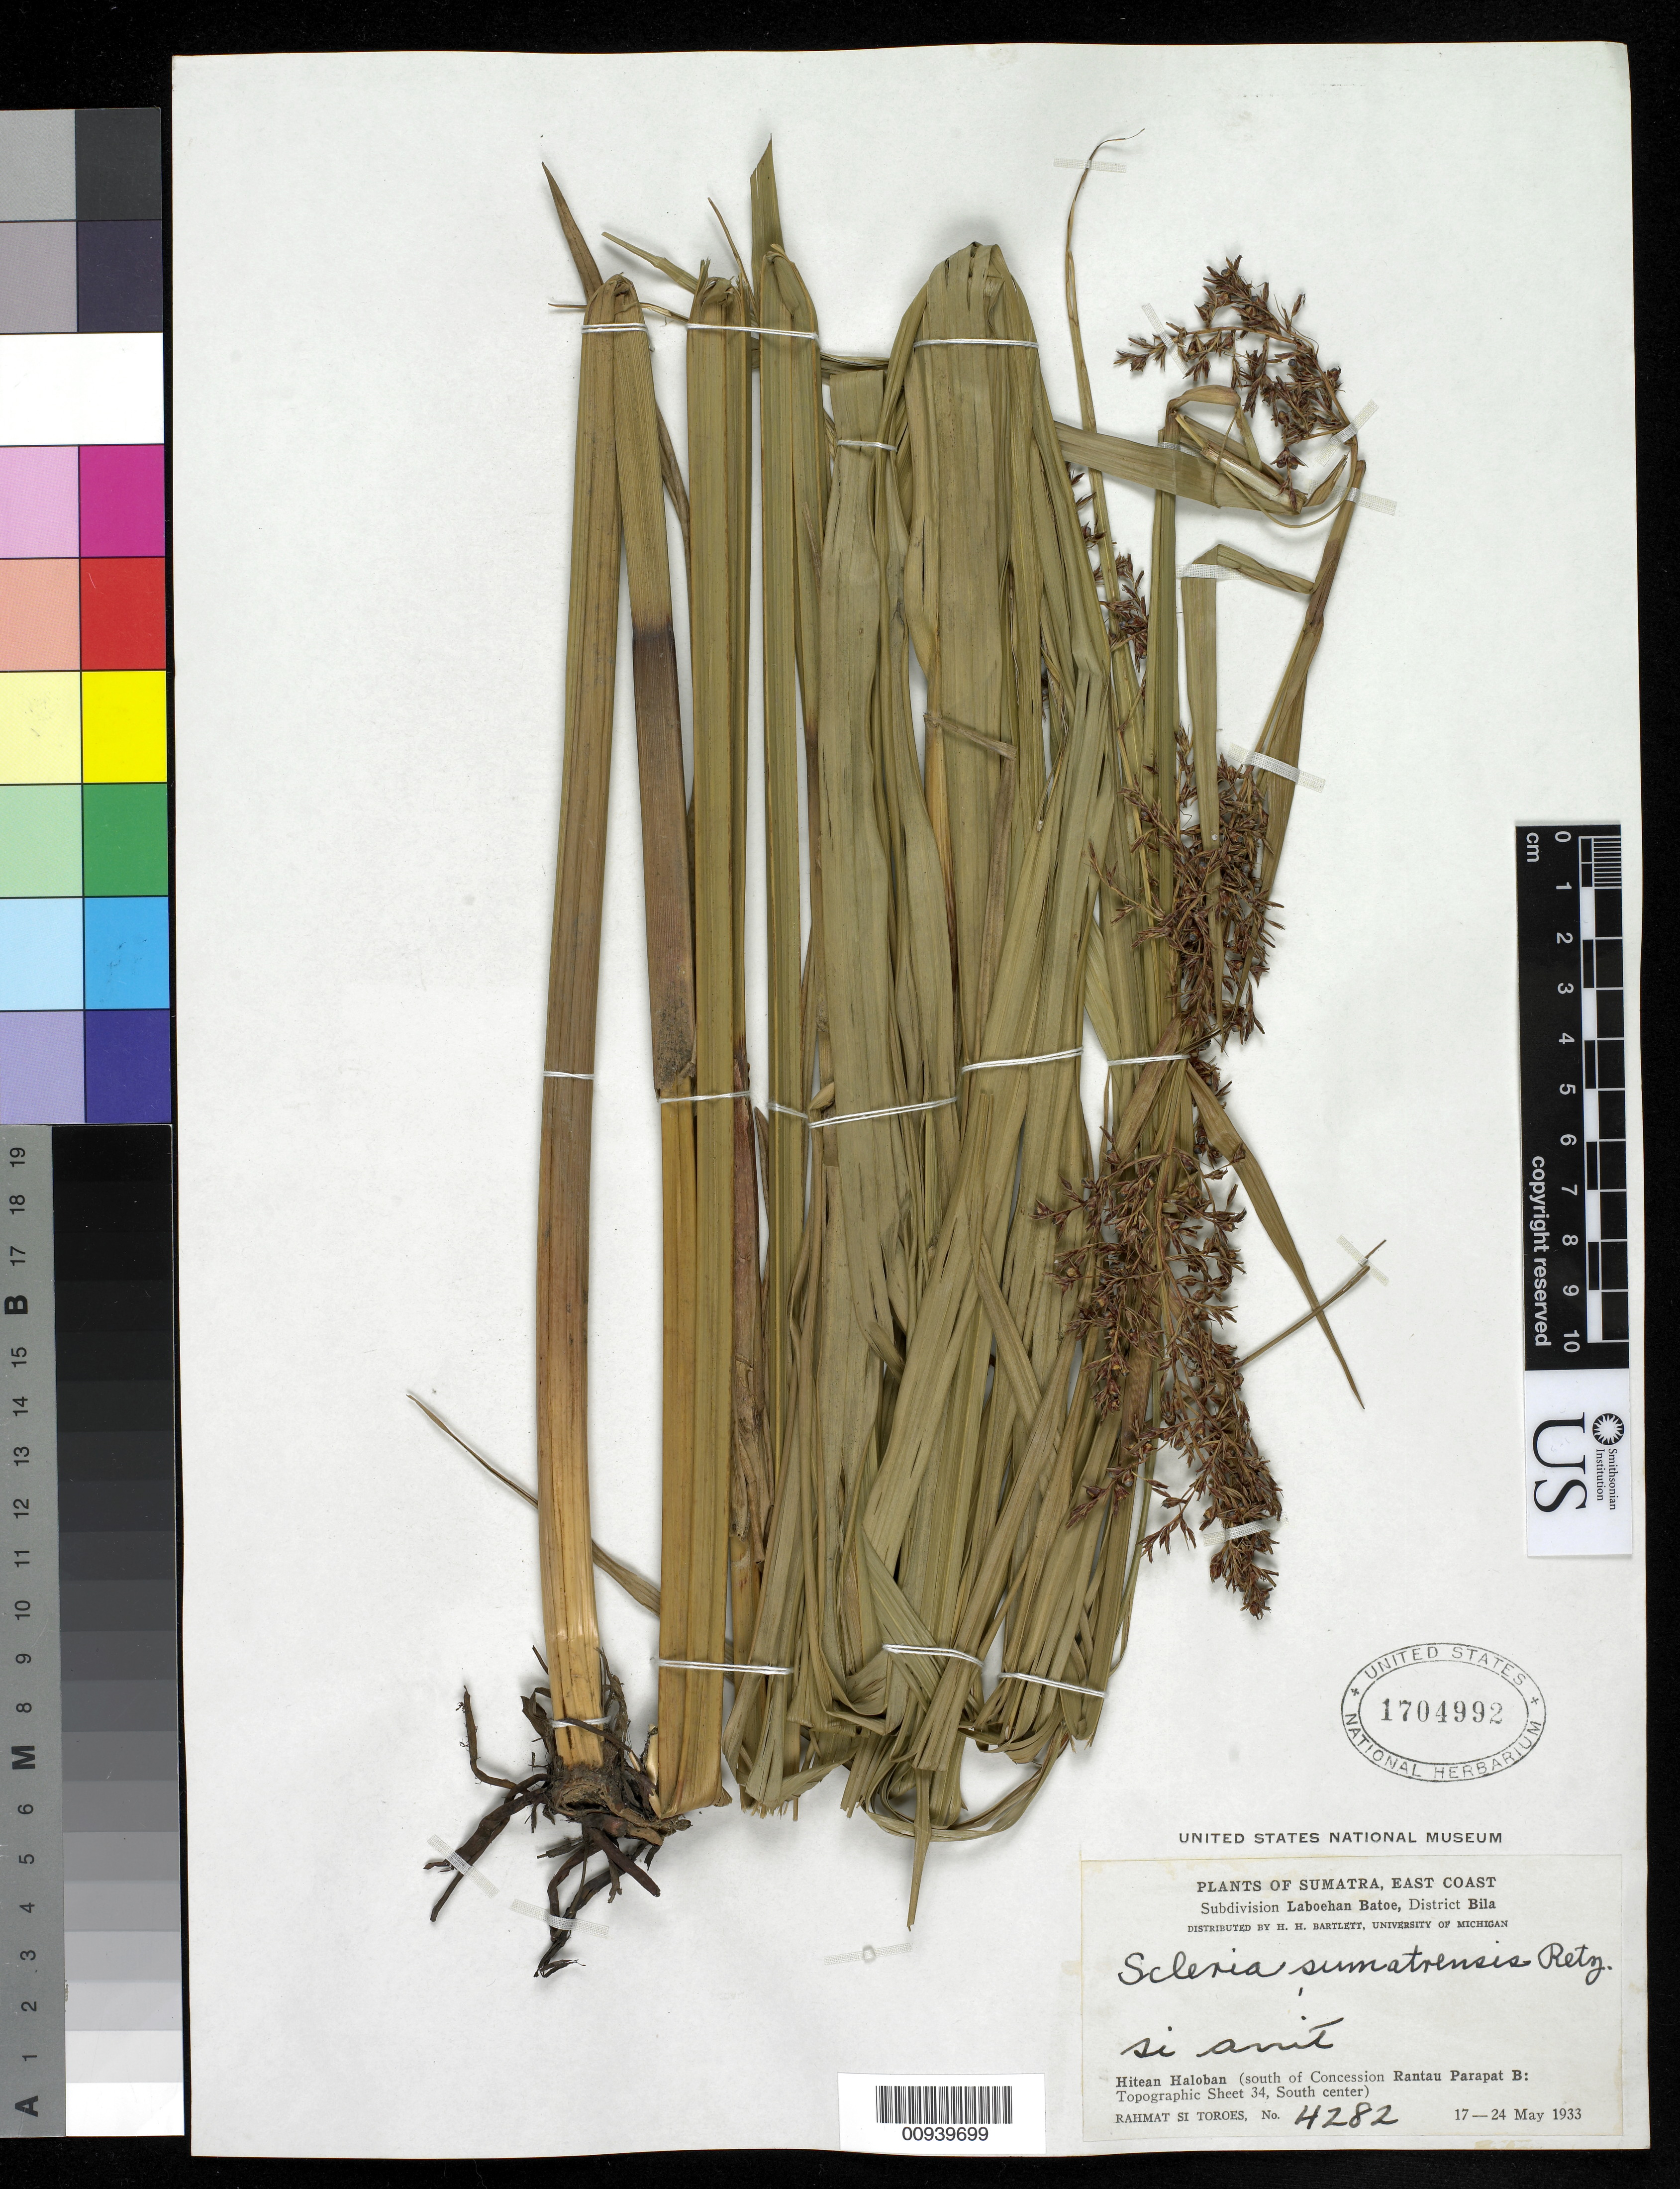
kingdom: Plantae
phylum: Tracheophyta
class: Liliopsida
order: Poales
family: Cyperaceae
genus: Scleria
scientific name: Scleria sumatrensis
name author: Retz.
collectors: Rahmat Si Boeea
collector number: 4282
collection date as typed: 17 May 1933 to 24 May 1933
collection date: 1933-05-17/1933-05-24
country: Indonesia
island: Sumatra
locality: East Coast; Subdivision Laboehan Batoe, District Bila; Hitean Haloban (south of Concession Rantau Parapat B:)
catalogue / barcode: US 1704992